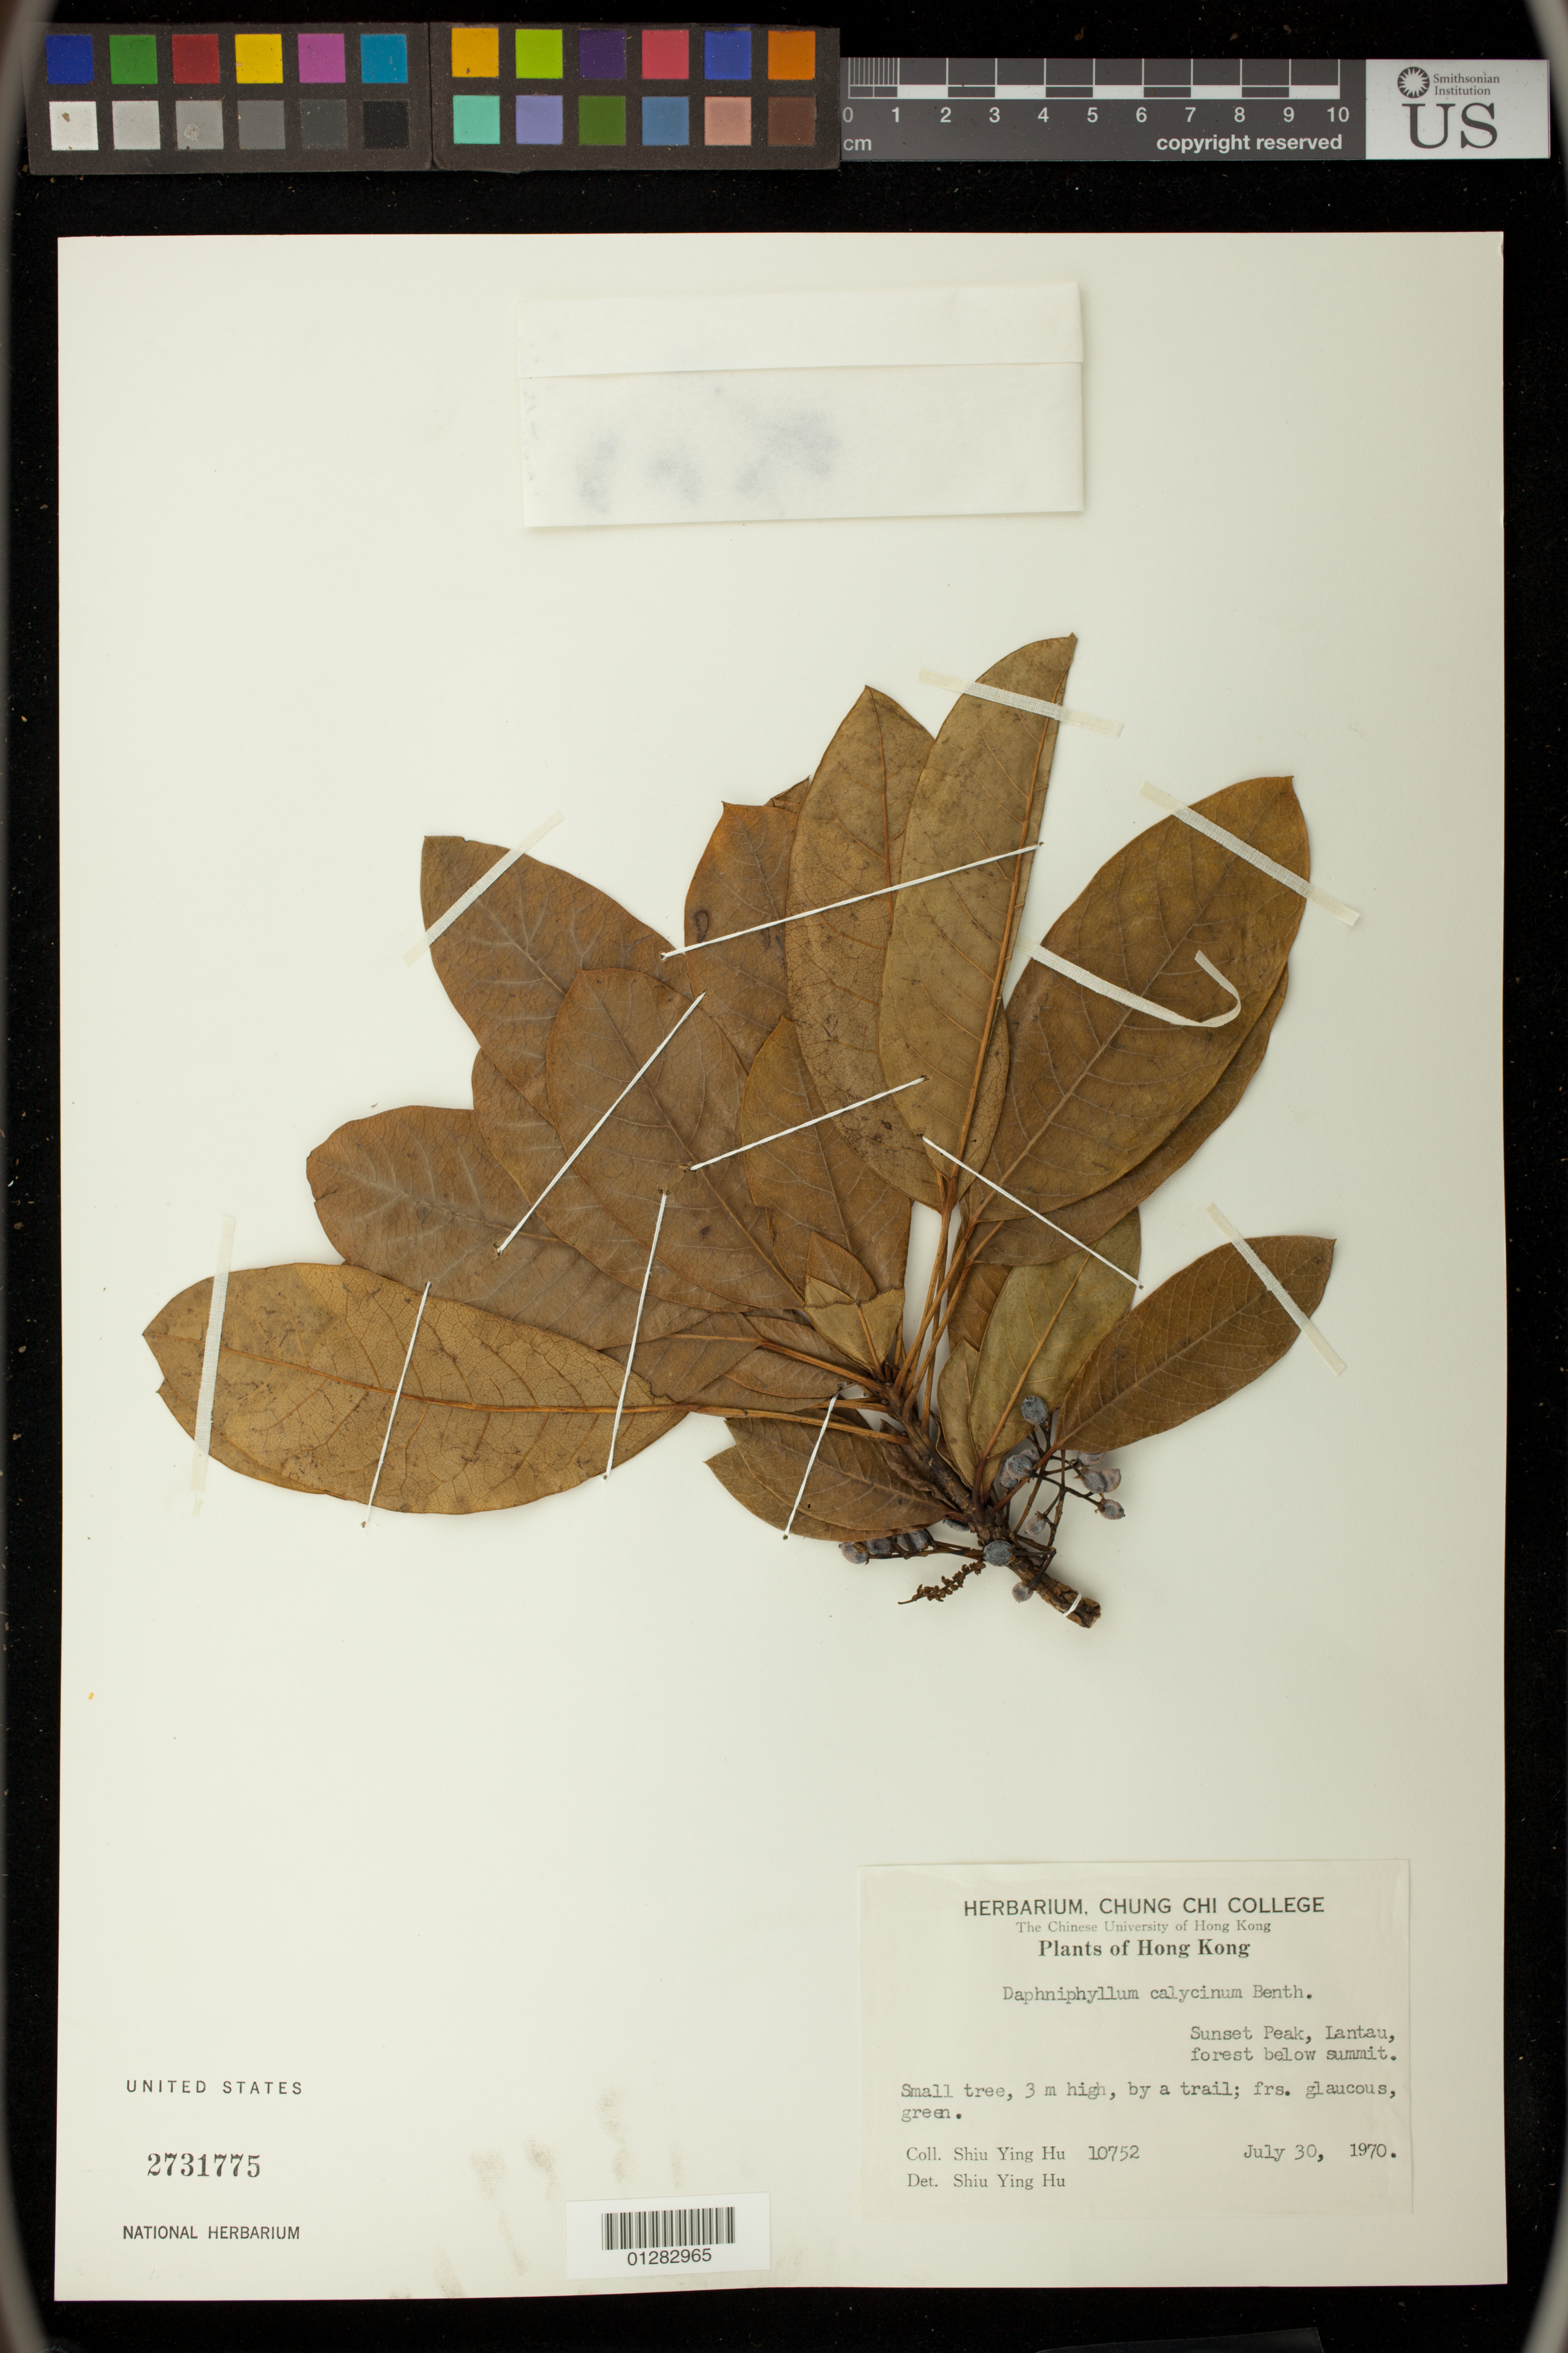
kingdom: Plantae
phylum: Tracheophyta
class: Magnoliopsida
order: Saxifragales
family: Daphniphyllaceae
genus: Daphniphyllum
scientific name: Daphniphyllum calycinum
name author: Benth.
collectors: Y. Shiu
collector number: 10752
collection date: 1970-07-30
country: China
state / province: Hong Kong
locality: Sunset Peak, Lantau, forest below summit.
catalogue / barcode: US 2731775